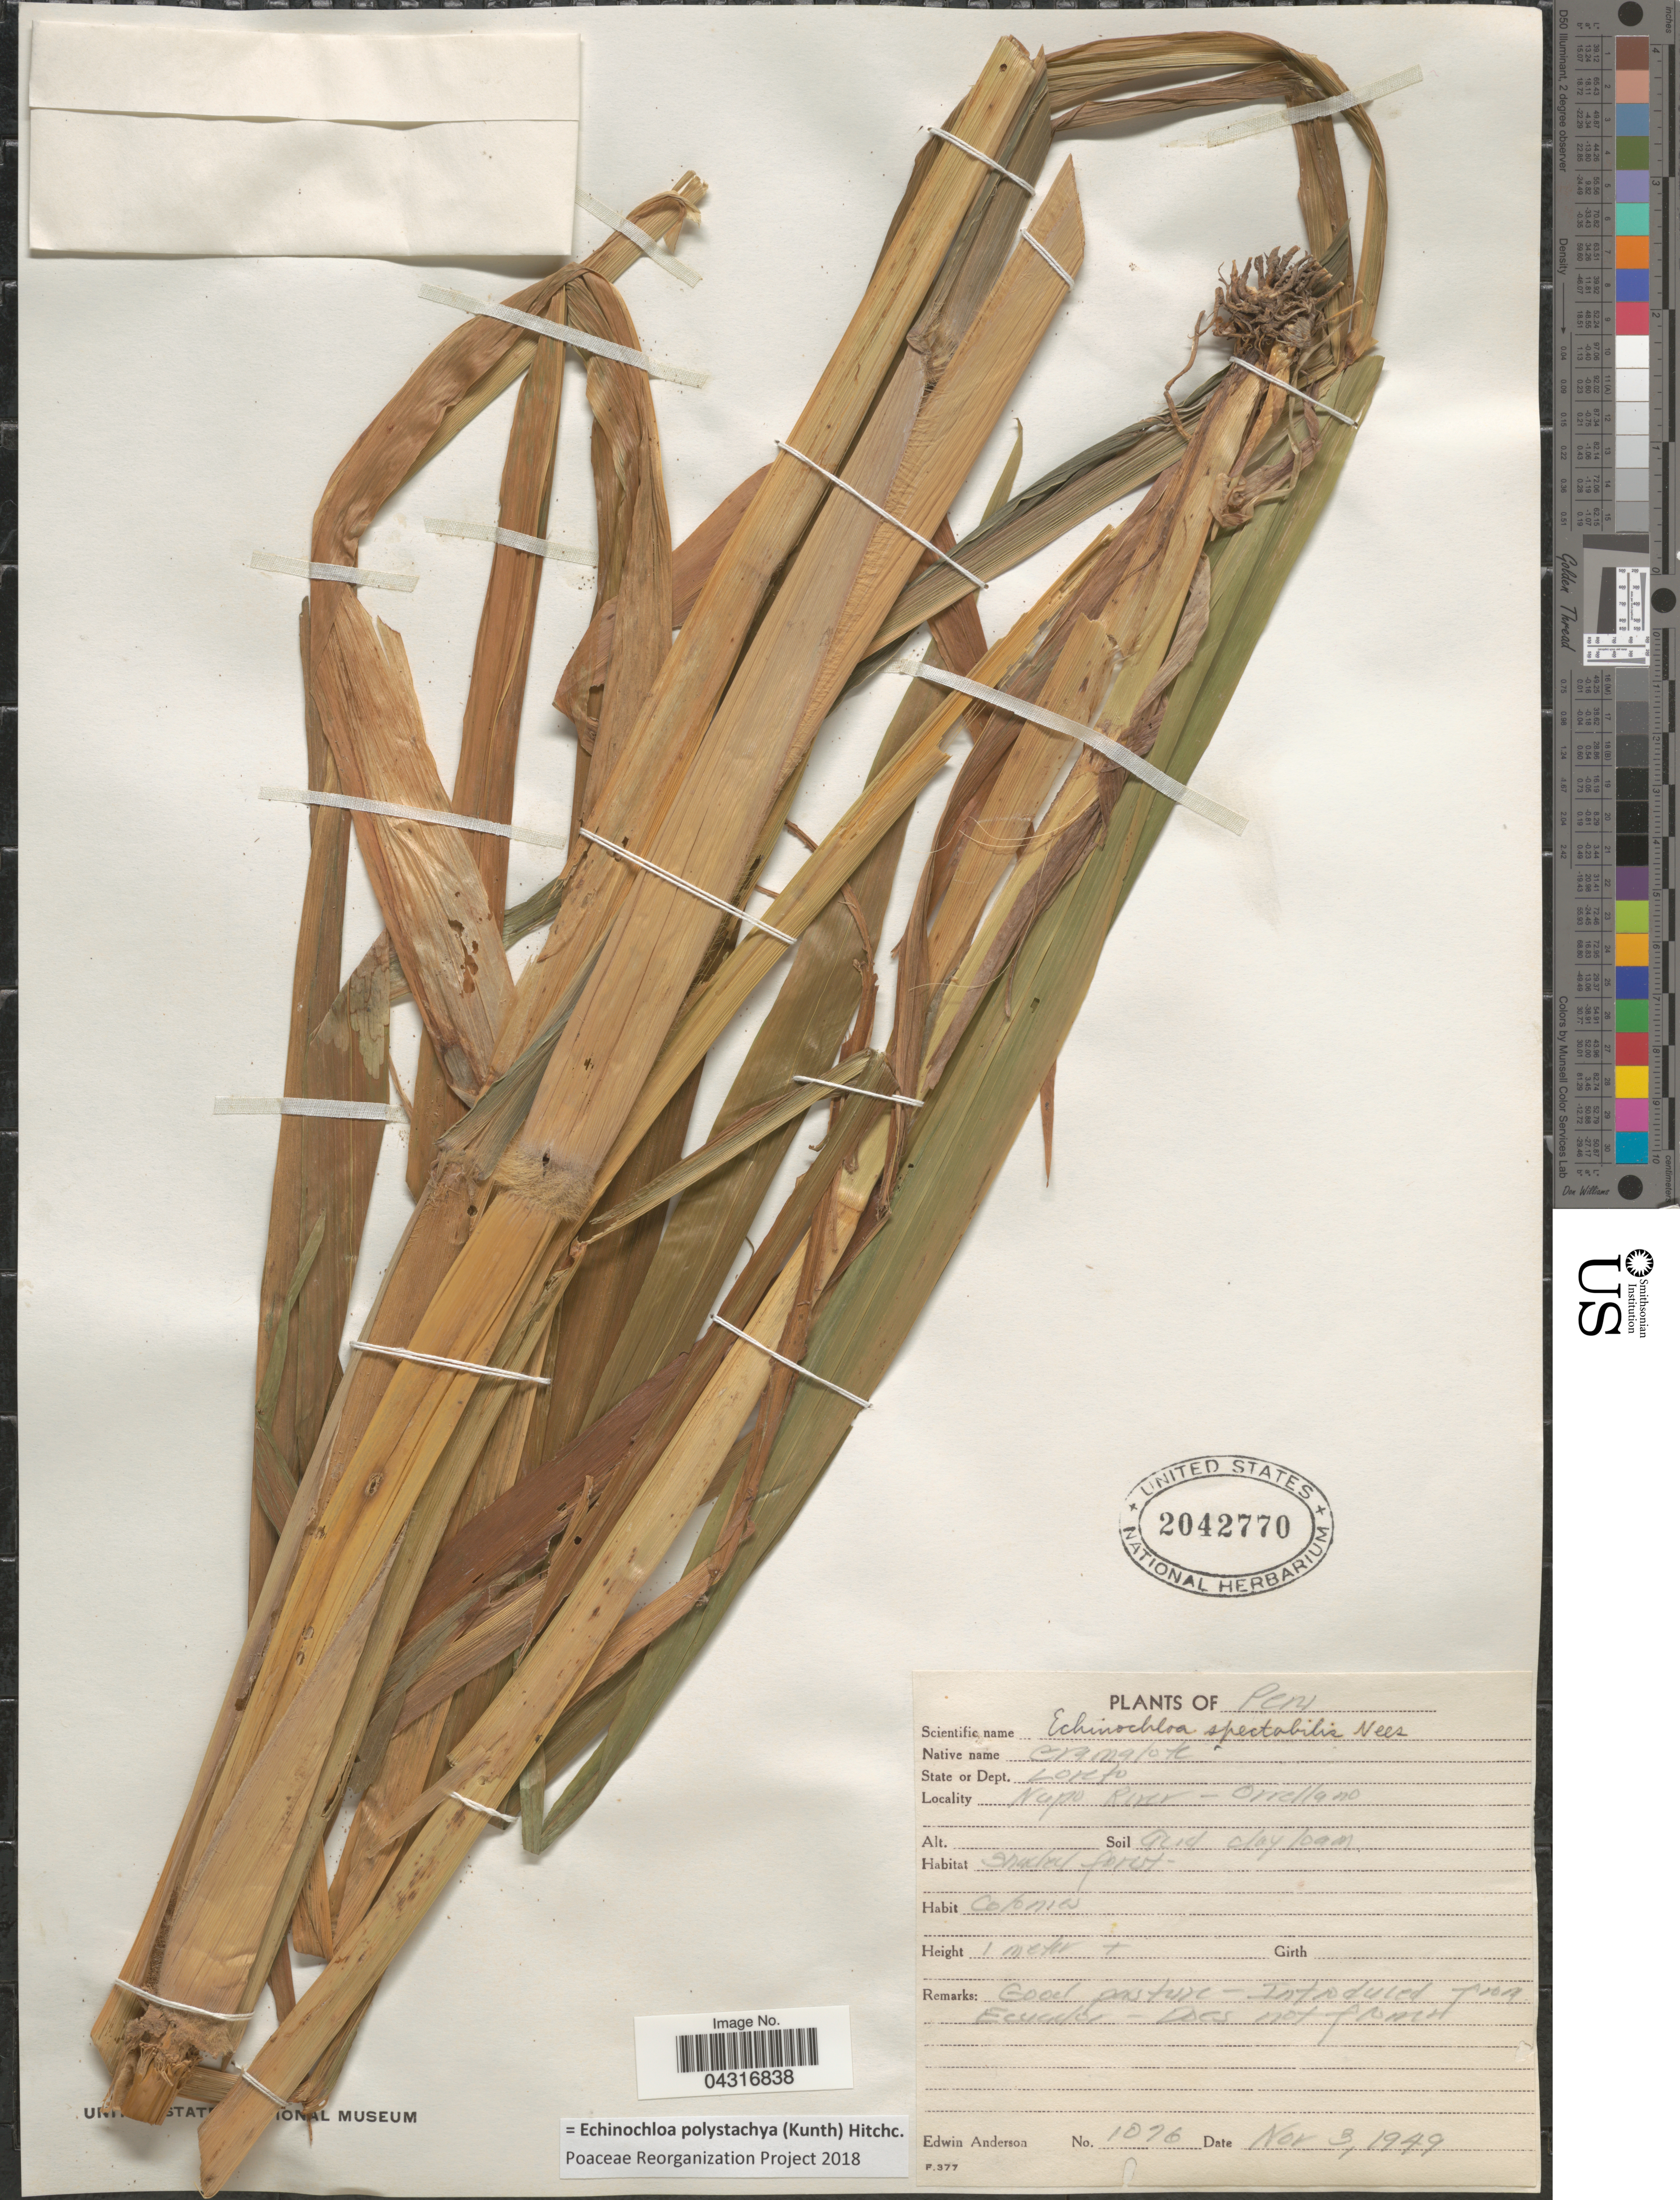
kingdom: Plantae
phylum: Tracheophyta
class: Liliopsida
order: Poales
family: Poaceae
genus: Echinochloa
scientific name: Echinochloa polystachya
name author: (Kunth) Hitchc.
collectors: E. Anderson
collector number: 1076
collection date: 1949-11-03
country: Peru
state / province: Loreto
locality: State or Dept. Loreto. Napo River - Orrellana.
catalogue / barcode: US 2042770